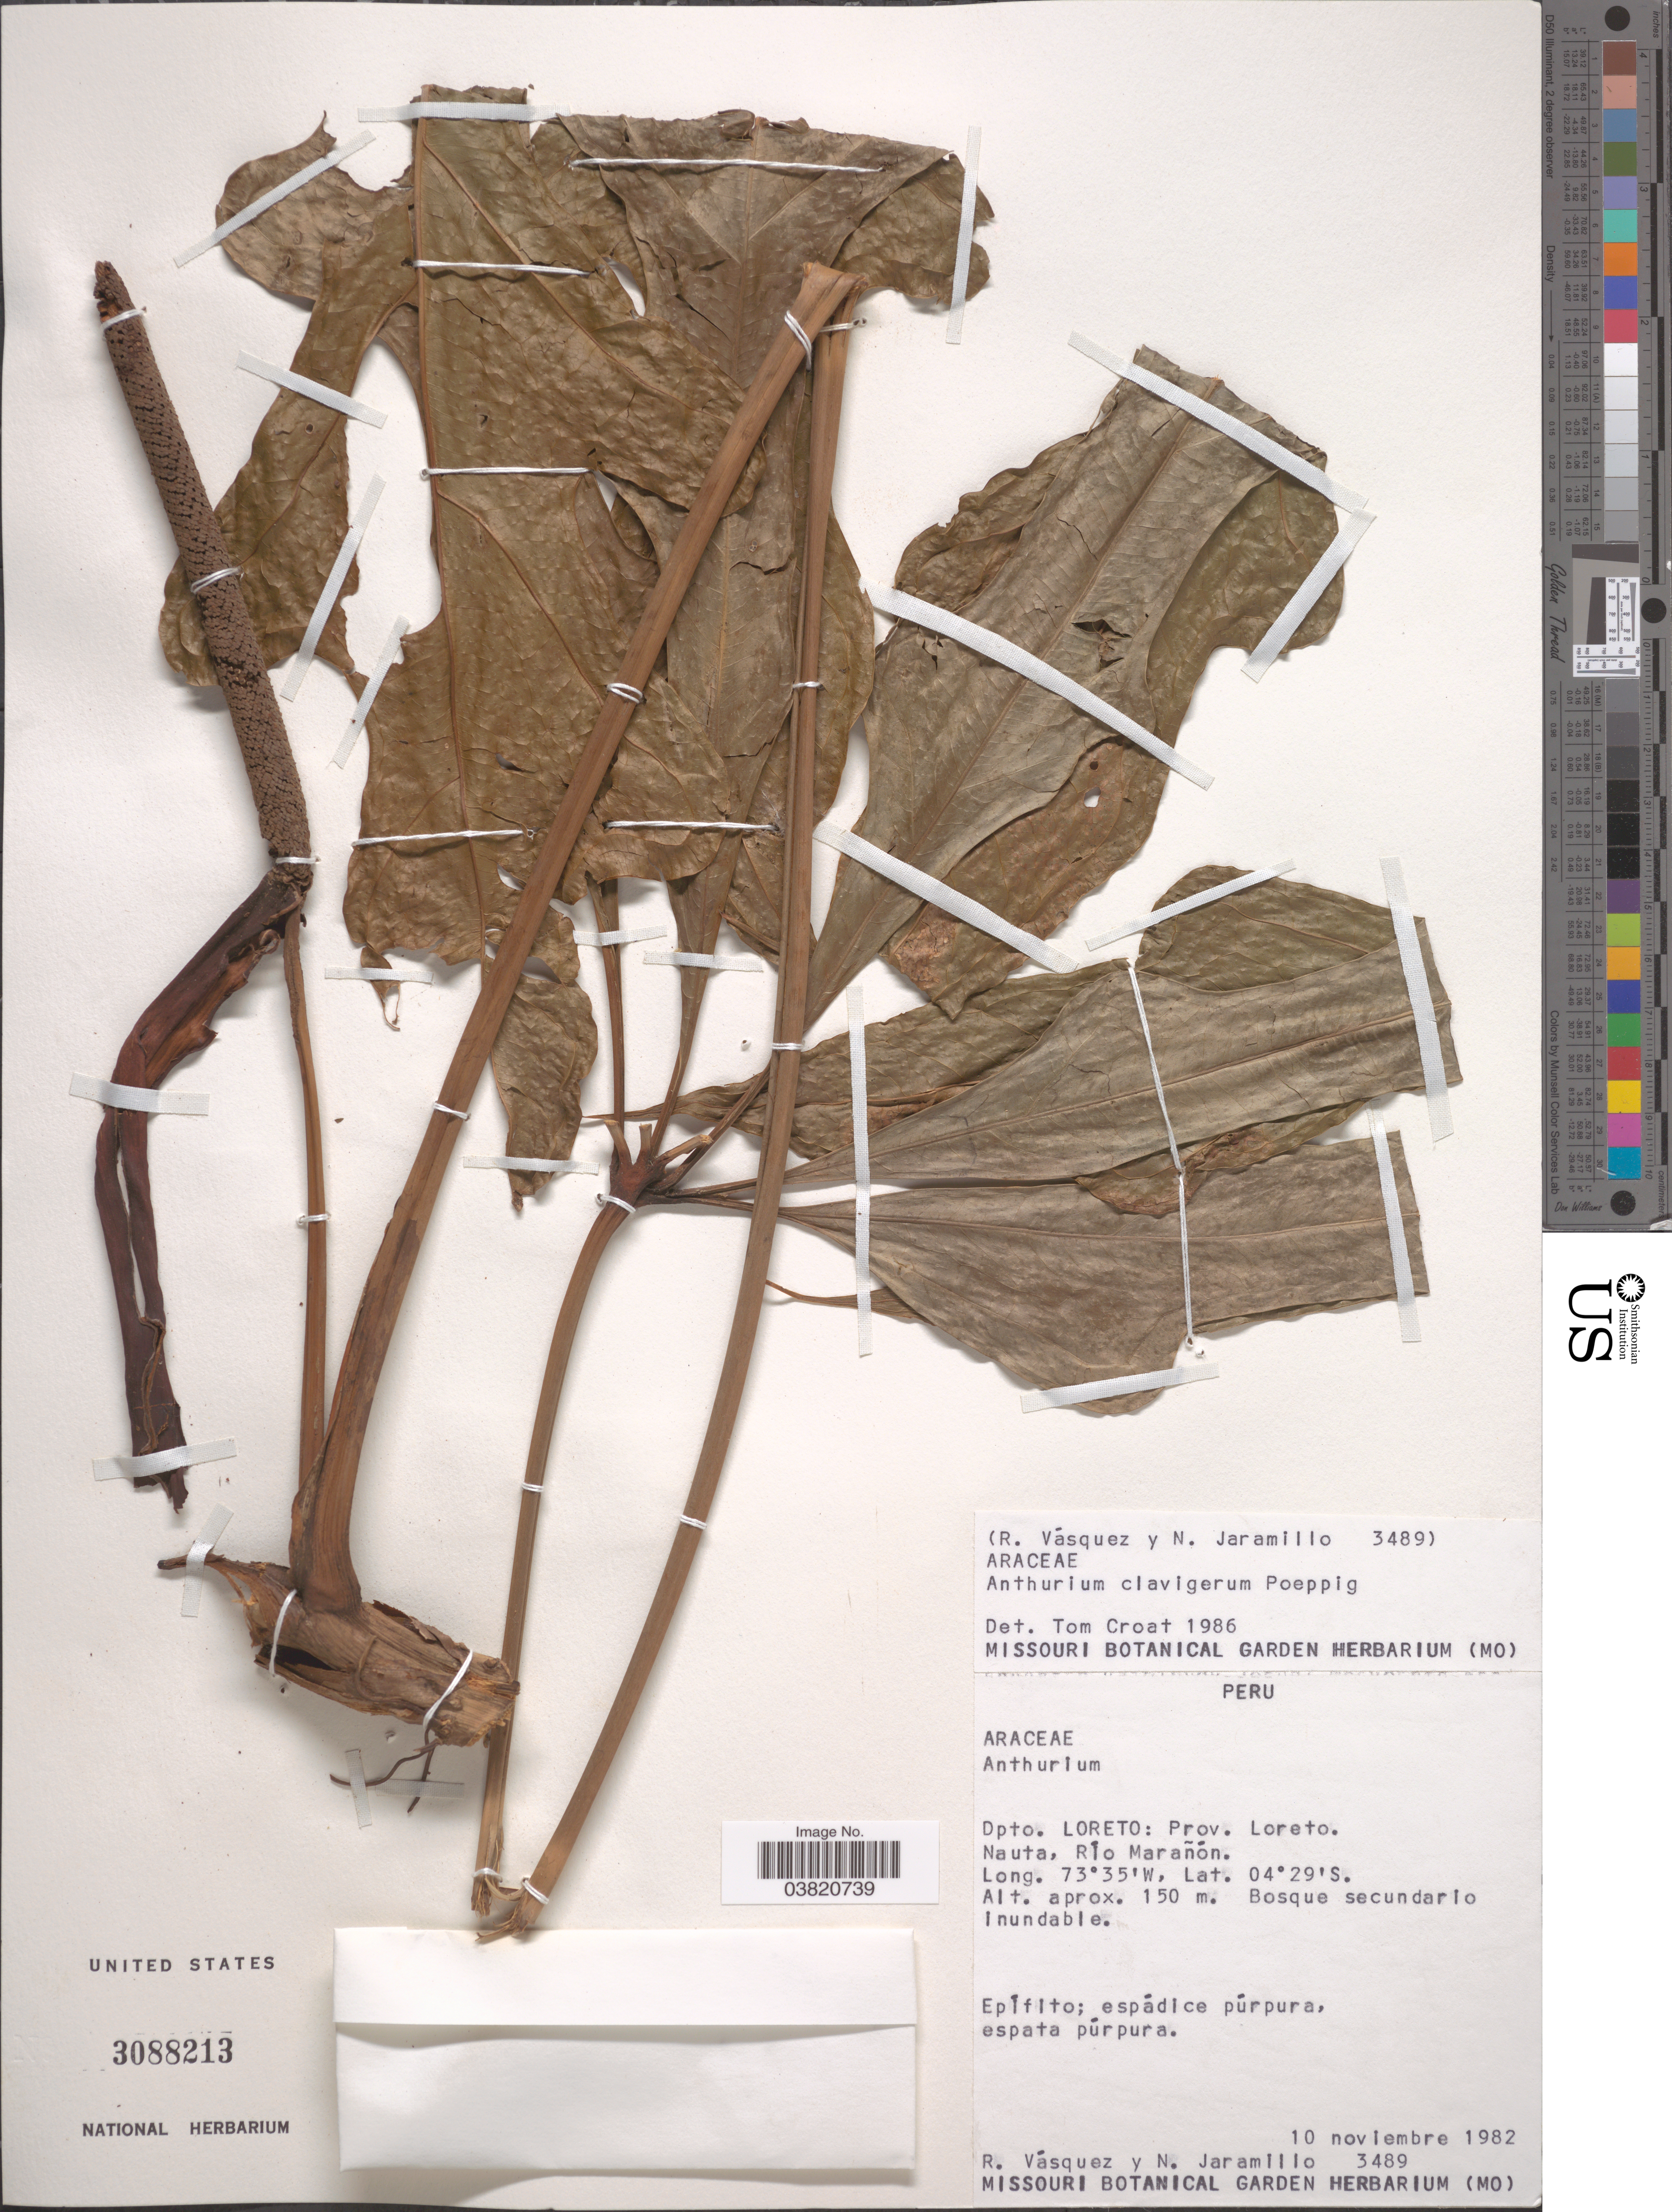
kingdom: Plantae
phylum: Tracheophyta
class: Liliopsida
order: Alismatales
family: Araceae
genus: Anthurium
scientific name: Anthurium clavigerum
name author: Poepp. & Endl.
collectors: R. Vásquez & N. Jaramillo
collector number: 3489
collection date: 1982-12-10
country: Peru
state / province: Loreto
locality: Dpto. Loreto: Prov. Loreto. Nauta, Río Marañón.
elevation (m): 150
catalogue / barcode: US 3088213